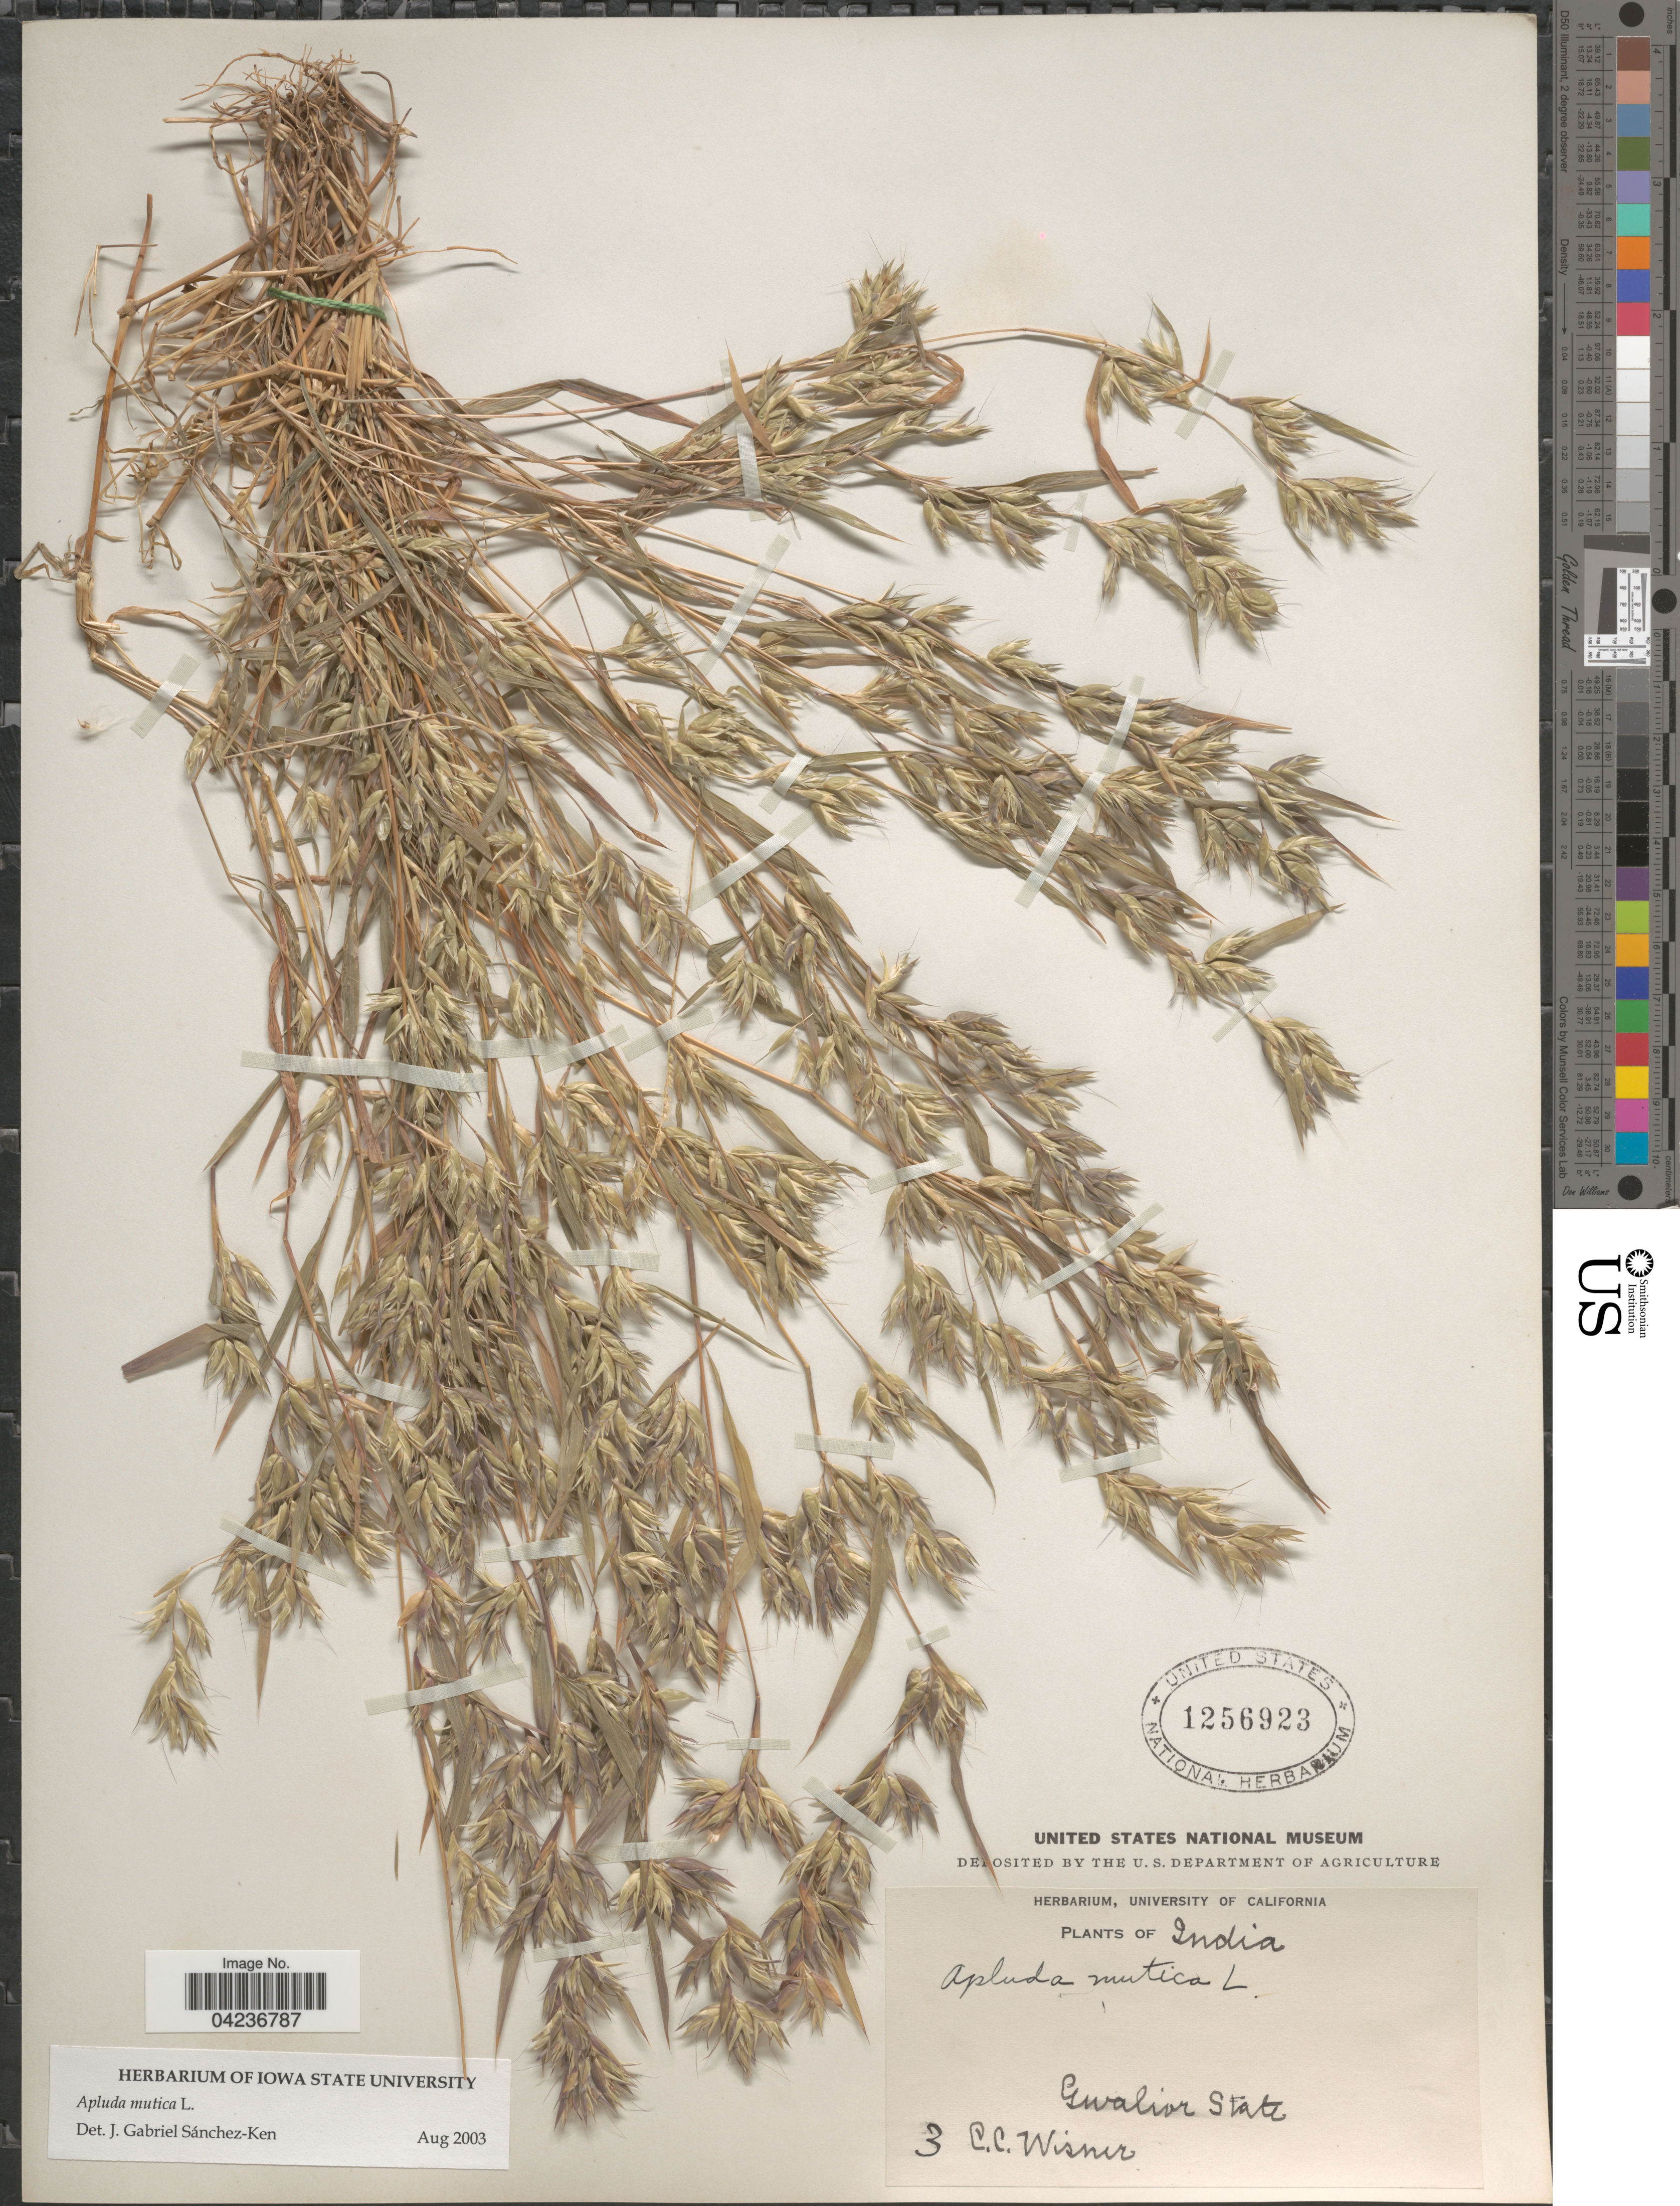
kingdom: Plantae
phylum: Tracheophyta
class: Liliopsida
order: Poales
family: Poaceae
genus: Apluda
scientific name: Apluda mutica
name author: L.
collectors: C. Wisner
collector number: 3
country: India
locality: Gwalior State.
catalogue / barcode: US 1256923